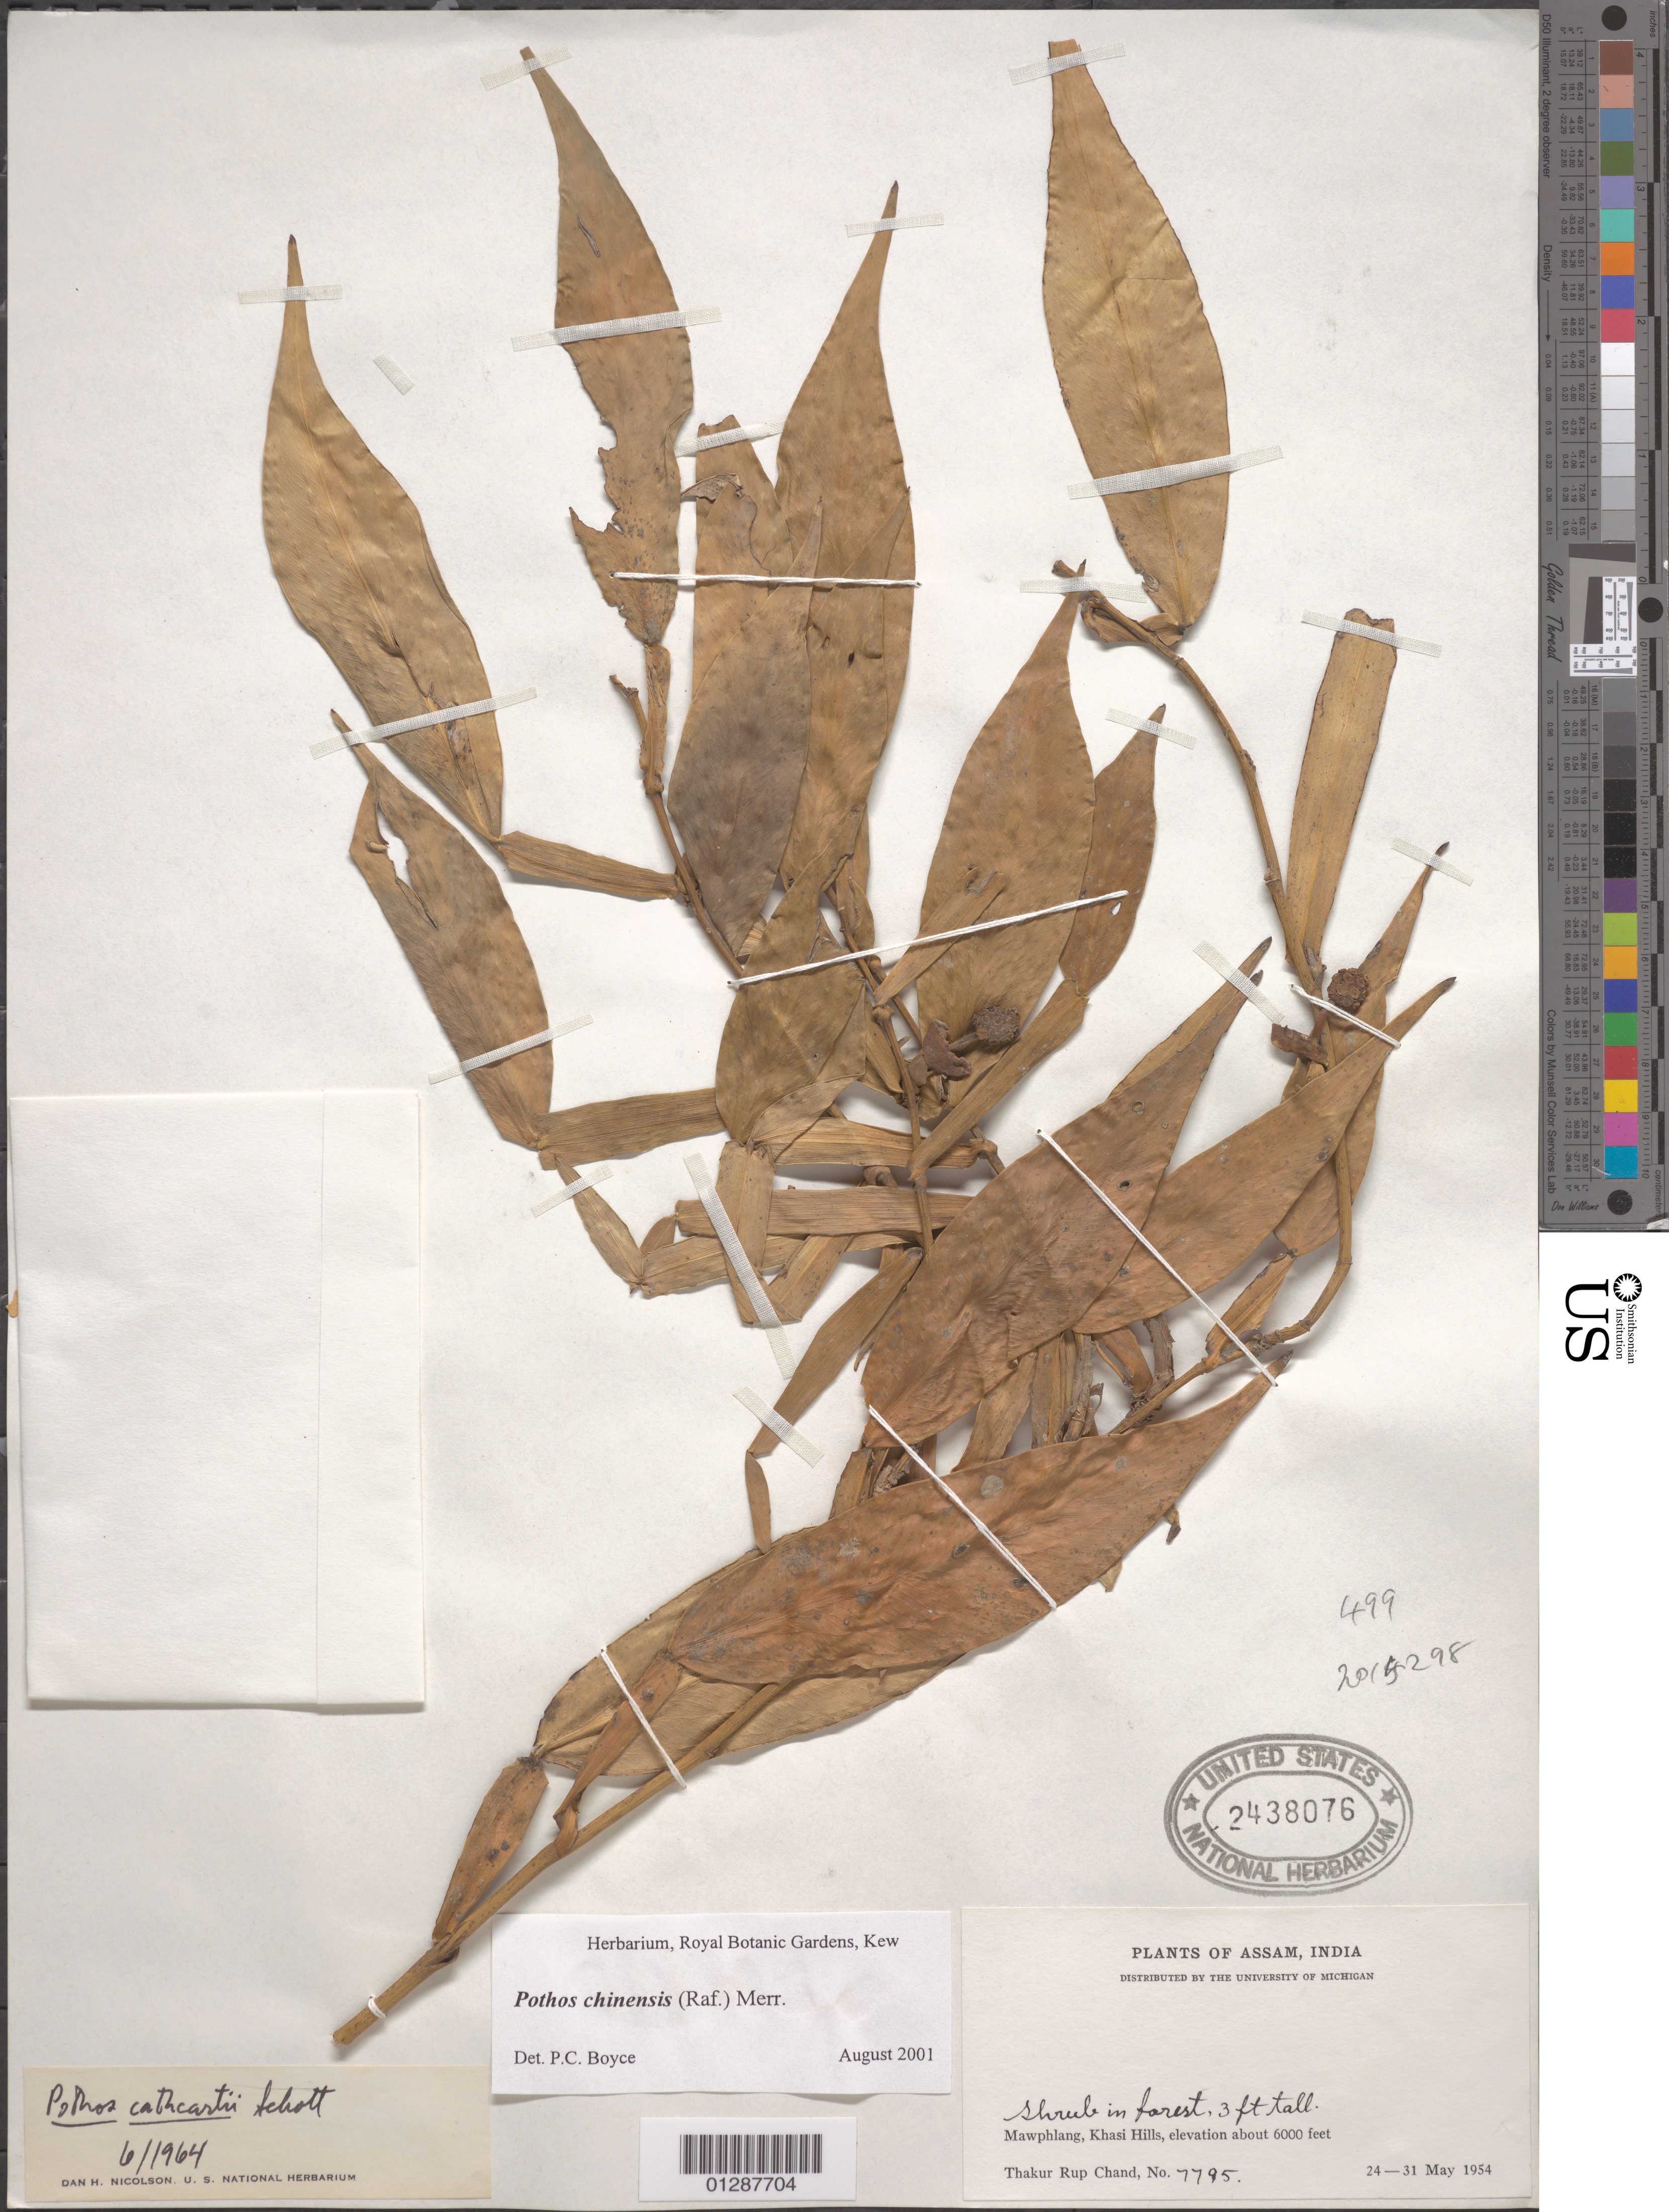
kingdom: Plantae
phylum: Tracheophyta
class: Liliopsida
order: Alismatales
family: Araceae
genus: Pothos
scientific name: Pothos chinensis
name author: (Raf.) Merr.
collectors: T. R. Chand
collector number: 7795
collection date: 1954-05-24/1954-05-31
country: India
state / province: Meghalaya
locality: Mawphlang, Khasi Hills.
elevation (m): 1829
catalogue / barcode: US 2438076